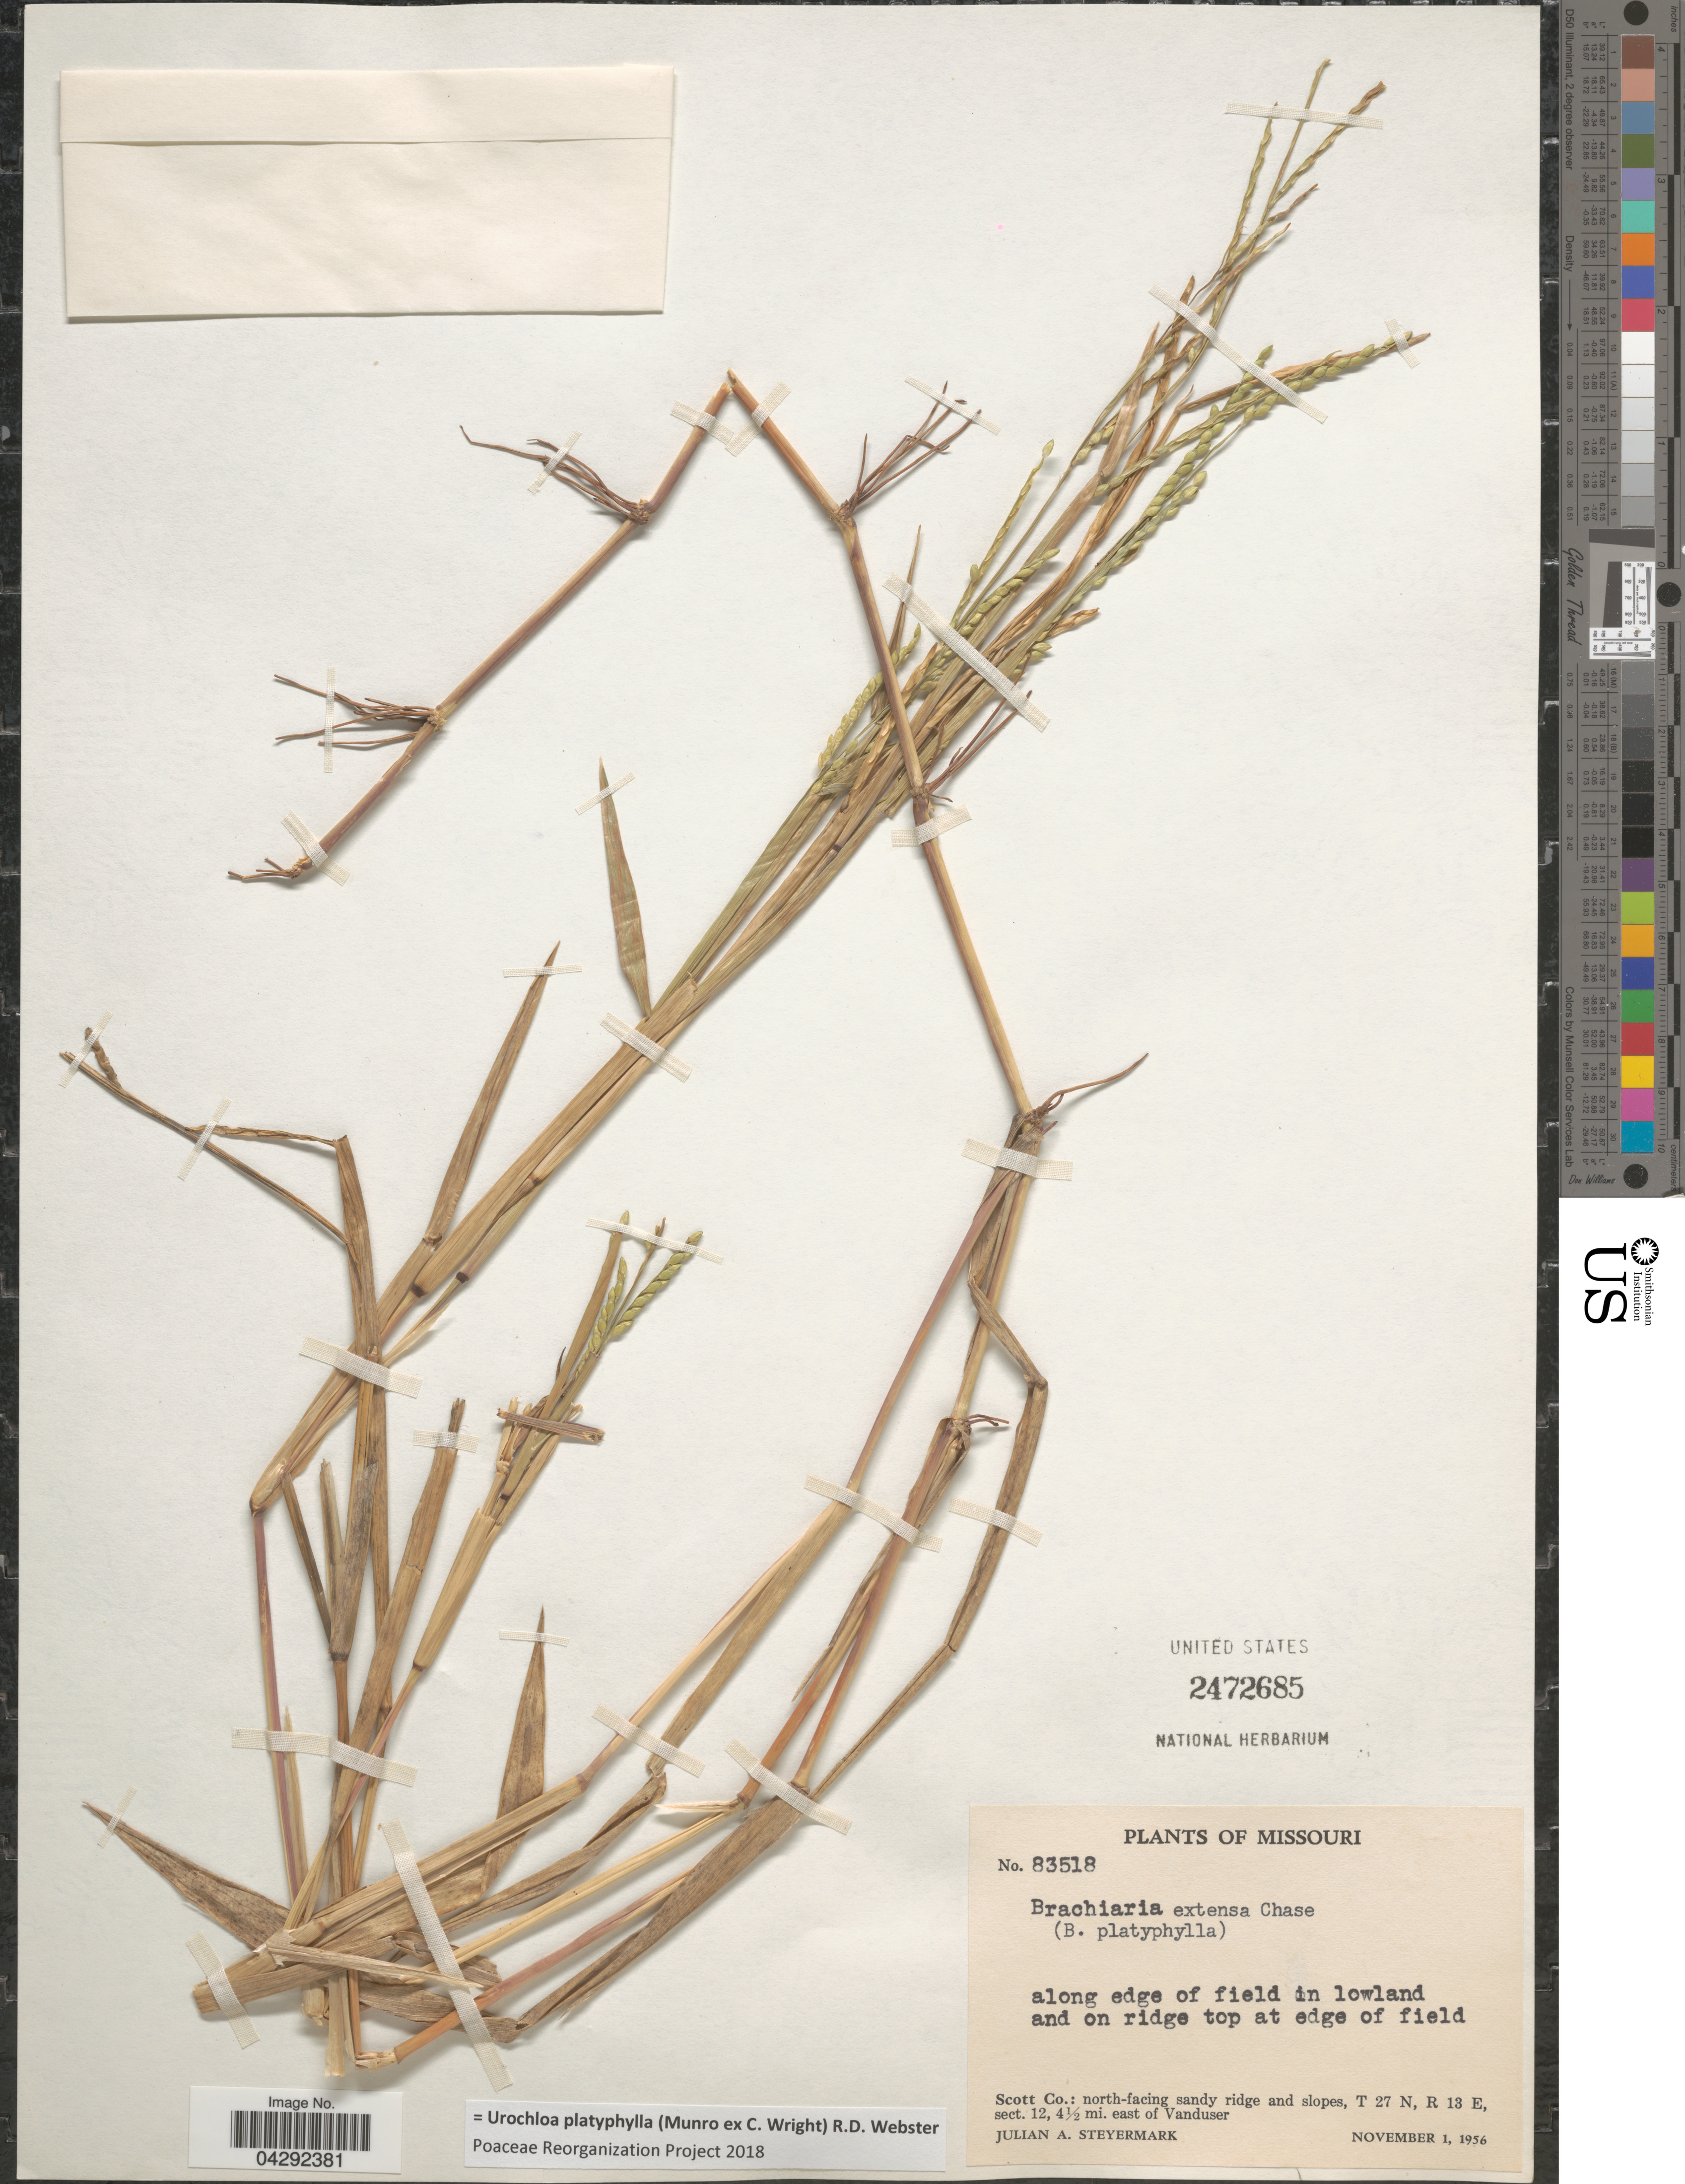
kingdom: Plantae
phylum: Tracheophyta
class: Liliopsida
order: Poales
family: Poaceae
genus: Urochloa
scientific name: Urochloa platyphylla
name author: (Munro ex C. Wright) R.D. Webster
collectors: J. Steyermark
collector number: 83518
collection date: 1956-11-01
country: United States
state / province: Missouri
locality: Along edge of field in lowland and on ridge top at edge of field. Scott Co.: north-facing sandy ridge and slopes, T 27 N, R 13 E, sect. 12, 4½ mi. east of Vanduser.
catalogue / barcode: US 2472685